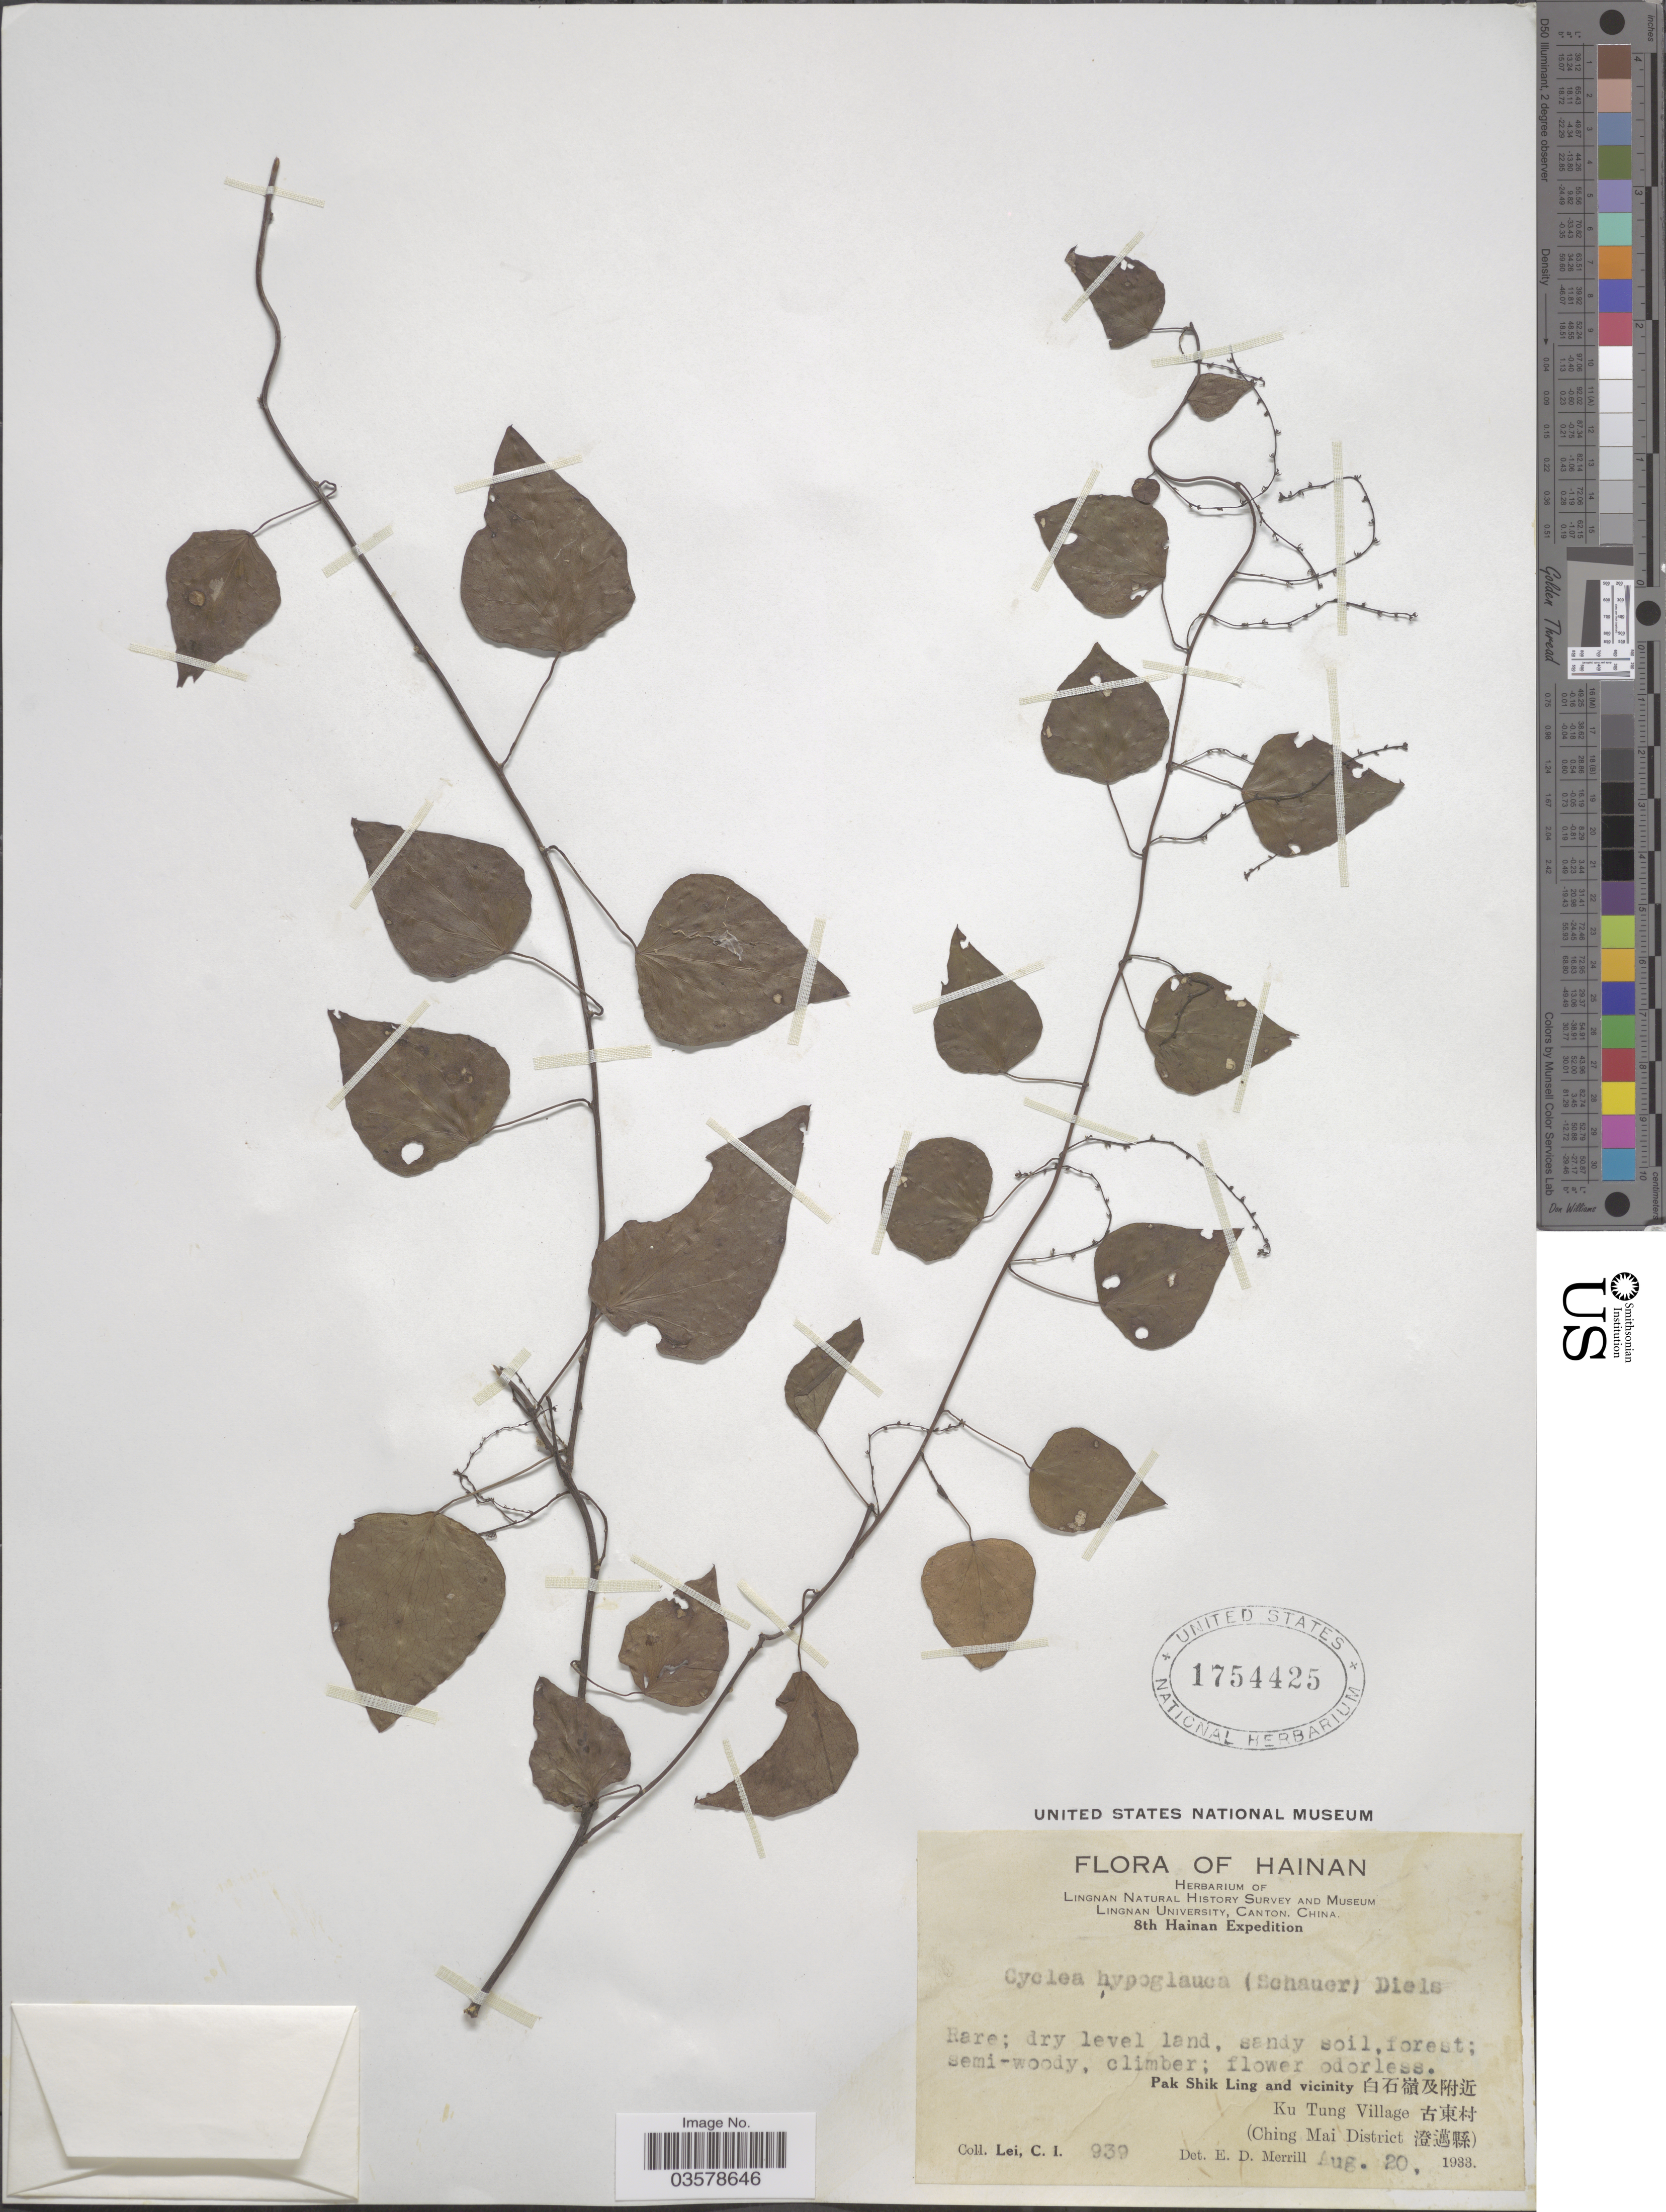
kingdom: Plantae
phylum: Tracheophyta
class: Magnoliopsida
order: Ranunculales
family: Menispermaceae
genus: Cyclea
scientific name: Cyclea hypoglauca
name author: (Schauer) Diels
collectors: C. I. Lei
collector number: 939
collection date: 1933-08-20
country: China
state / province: Hainan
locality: Pak Shik Ling and vicinity X. Ku Tung Village X. (Ching Mai District X).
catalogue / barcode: US 1754425